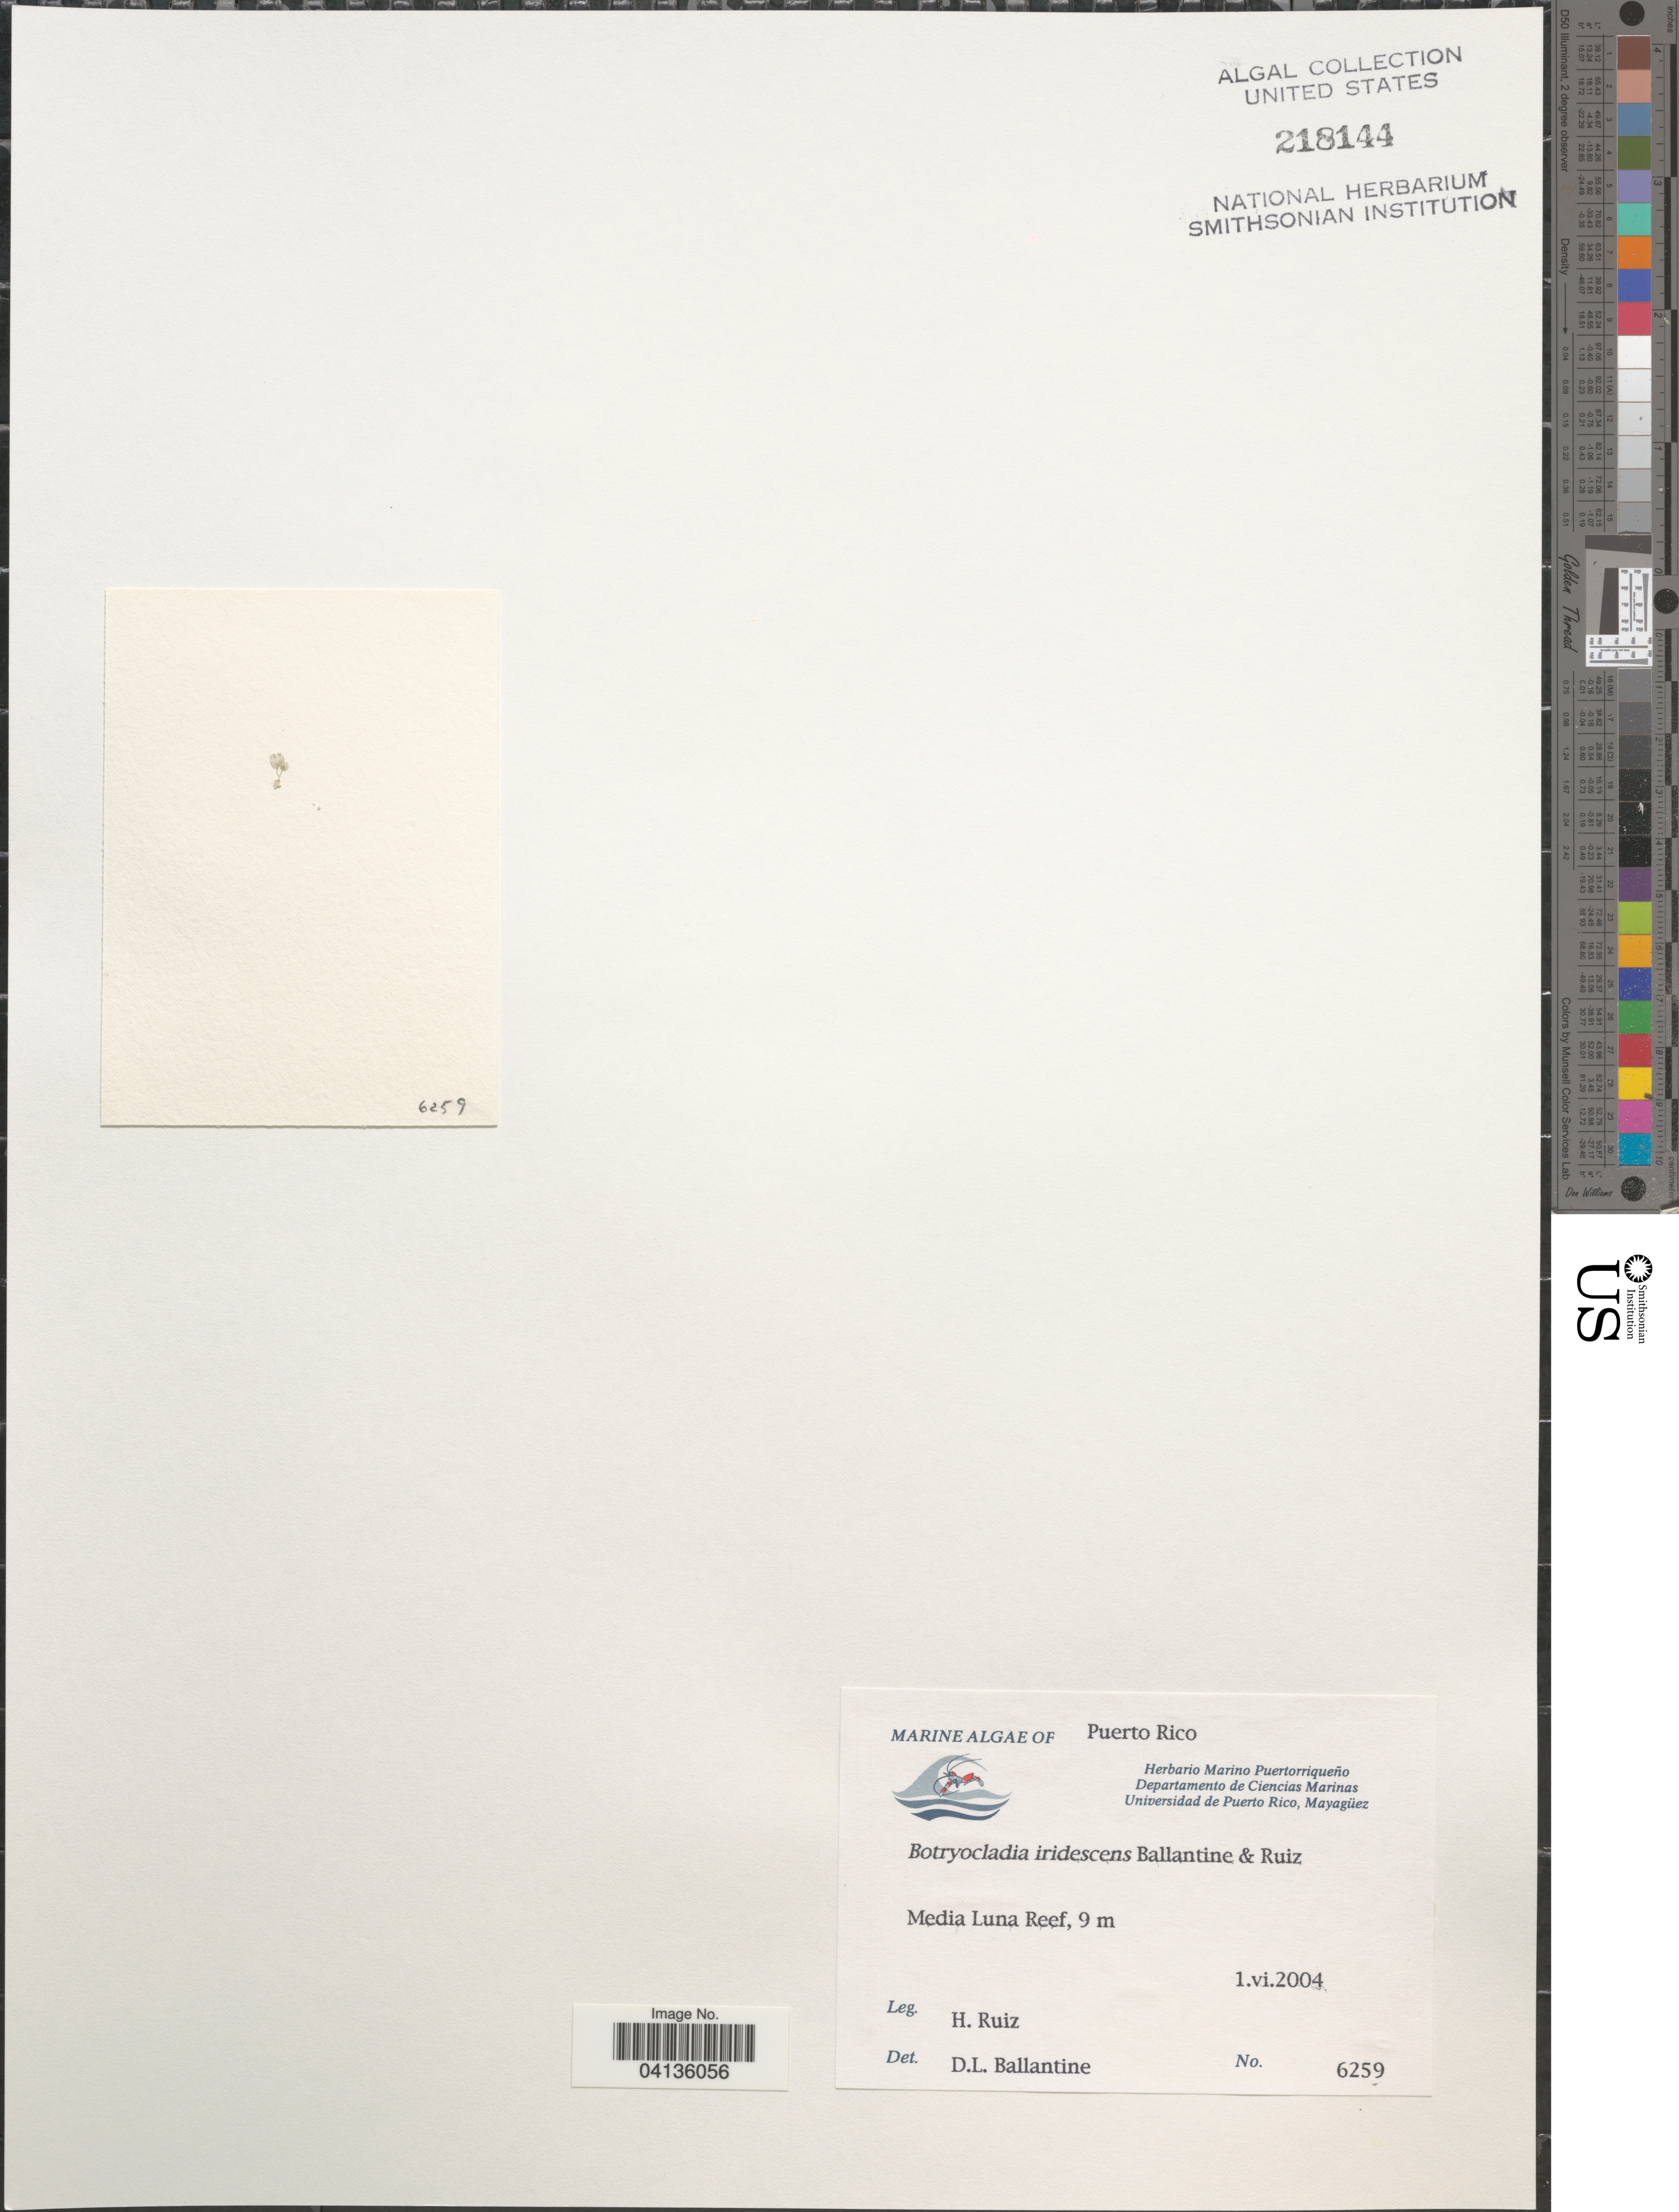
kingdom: Plantae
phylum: Rhodophyta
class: Florideophyceae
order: Rhodymeniales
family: Rhodymeniaceae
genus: Botryocladia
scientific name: Botryocladia iridescens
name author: D.L. Ballant. & H.Ruiz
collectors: H. Ruiz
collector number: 6259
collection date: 2004-06-01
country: Puerto Rico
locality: Media Luna Reef.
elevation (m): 9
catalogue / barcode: US 218144